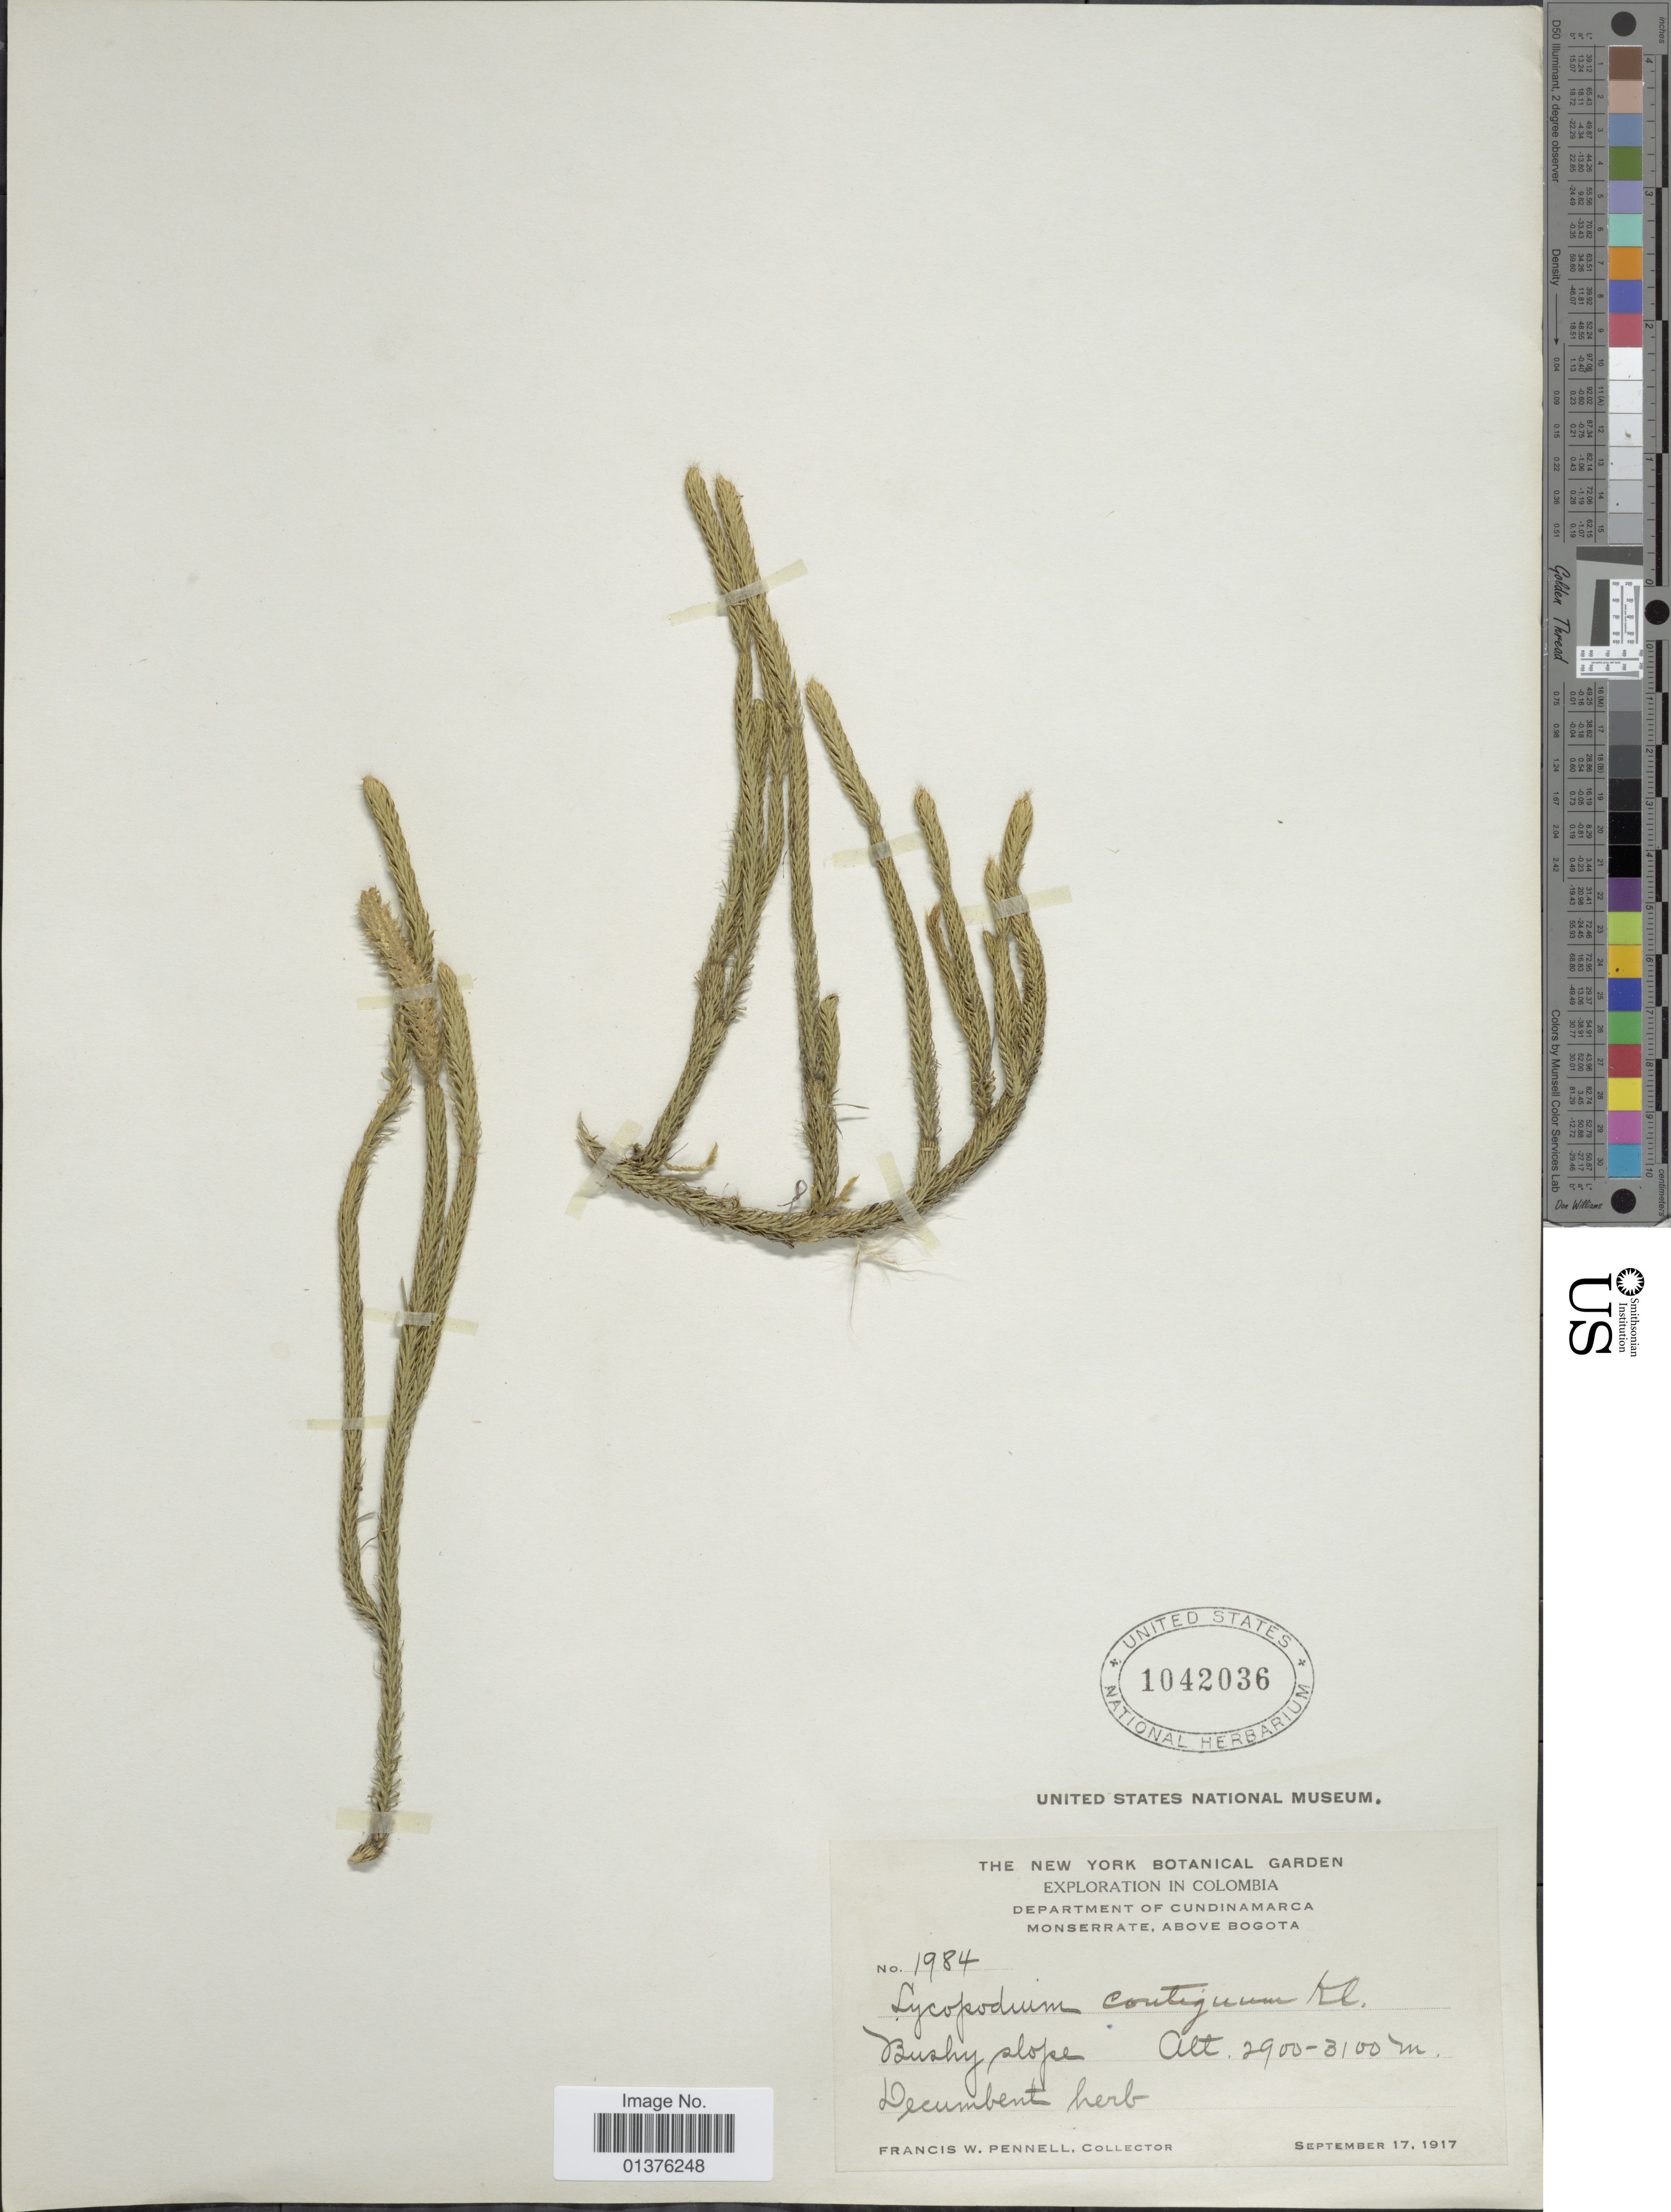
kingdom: Plantae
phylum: Tracheophyta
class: Lycopodiopsida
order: Lycopodiales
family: Lycopodiaceae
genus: Lycopodium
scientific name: Lycopodium clavatum subsp. contiguum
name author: (Klotzsch) B. Øllg.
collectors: F. W. Pennell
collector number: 1984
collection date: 1917-09-17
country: Colombia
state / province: Cundinamarca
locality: Monserrate, above Bogota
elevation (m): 2900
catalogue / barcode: US 1042036